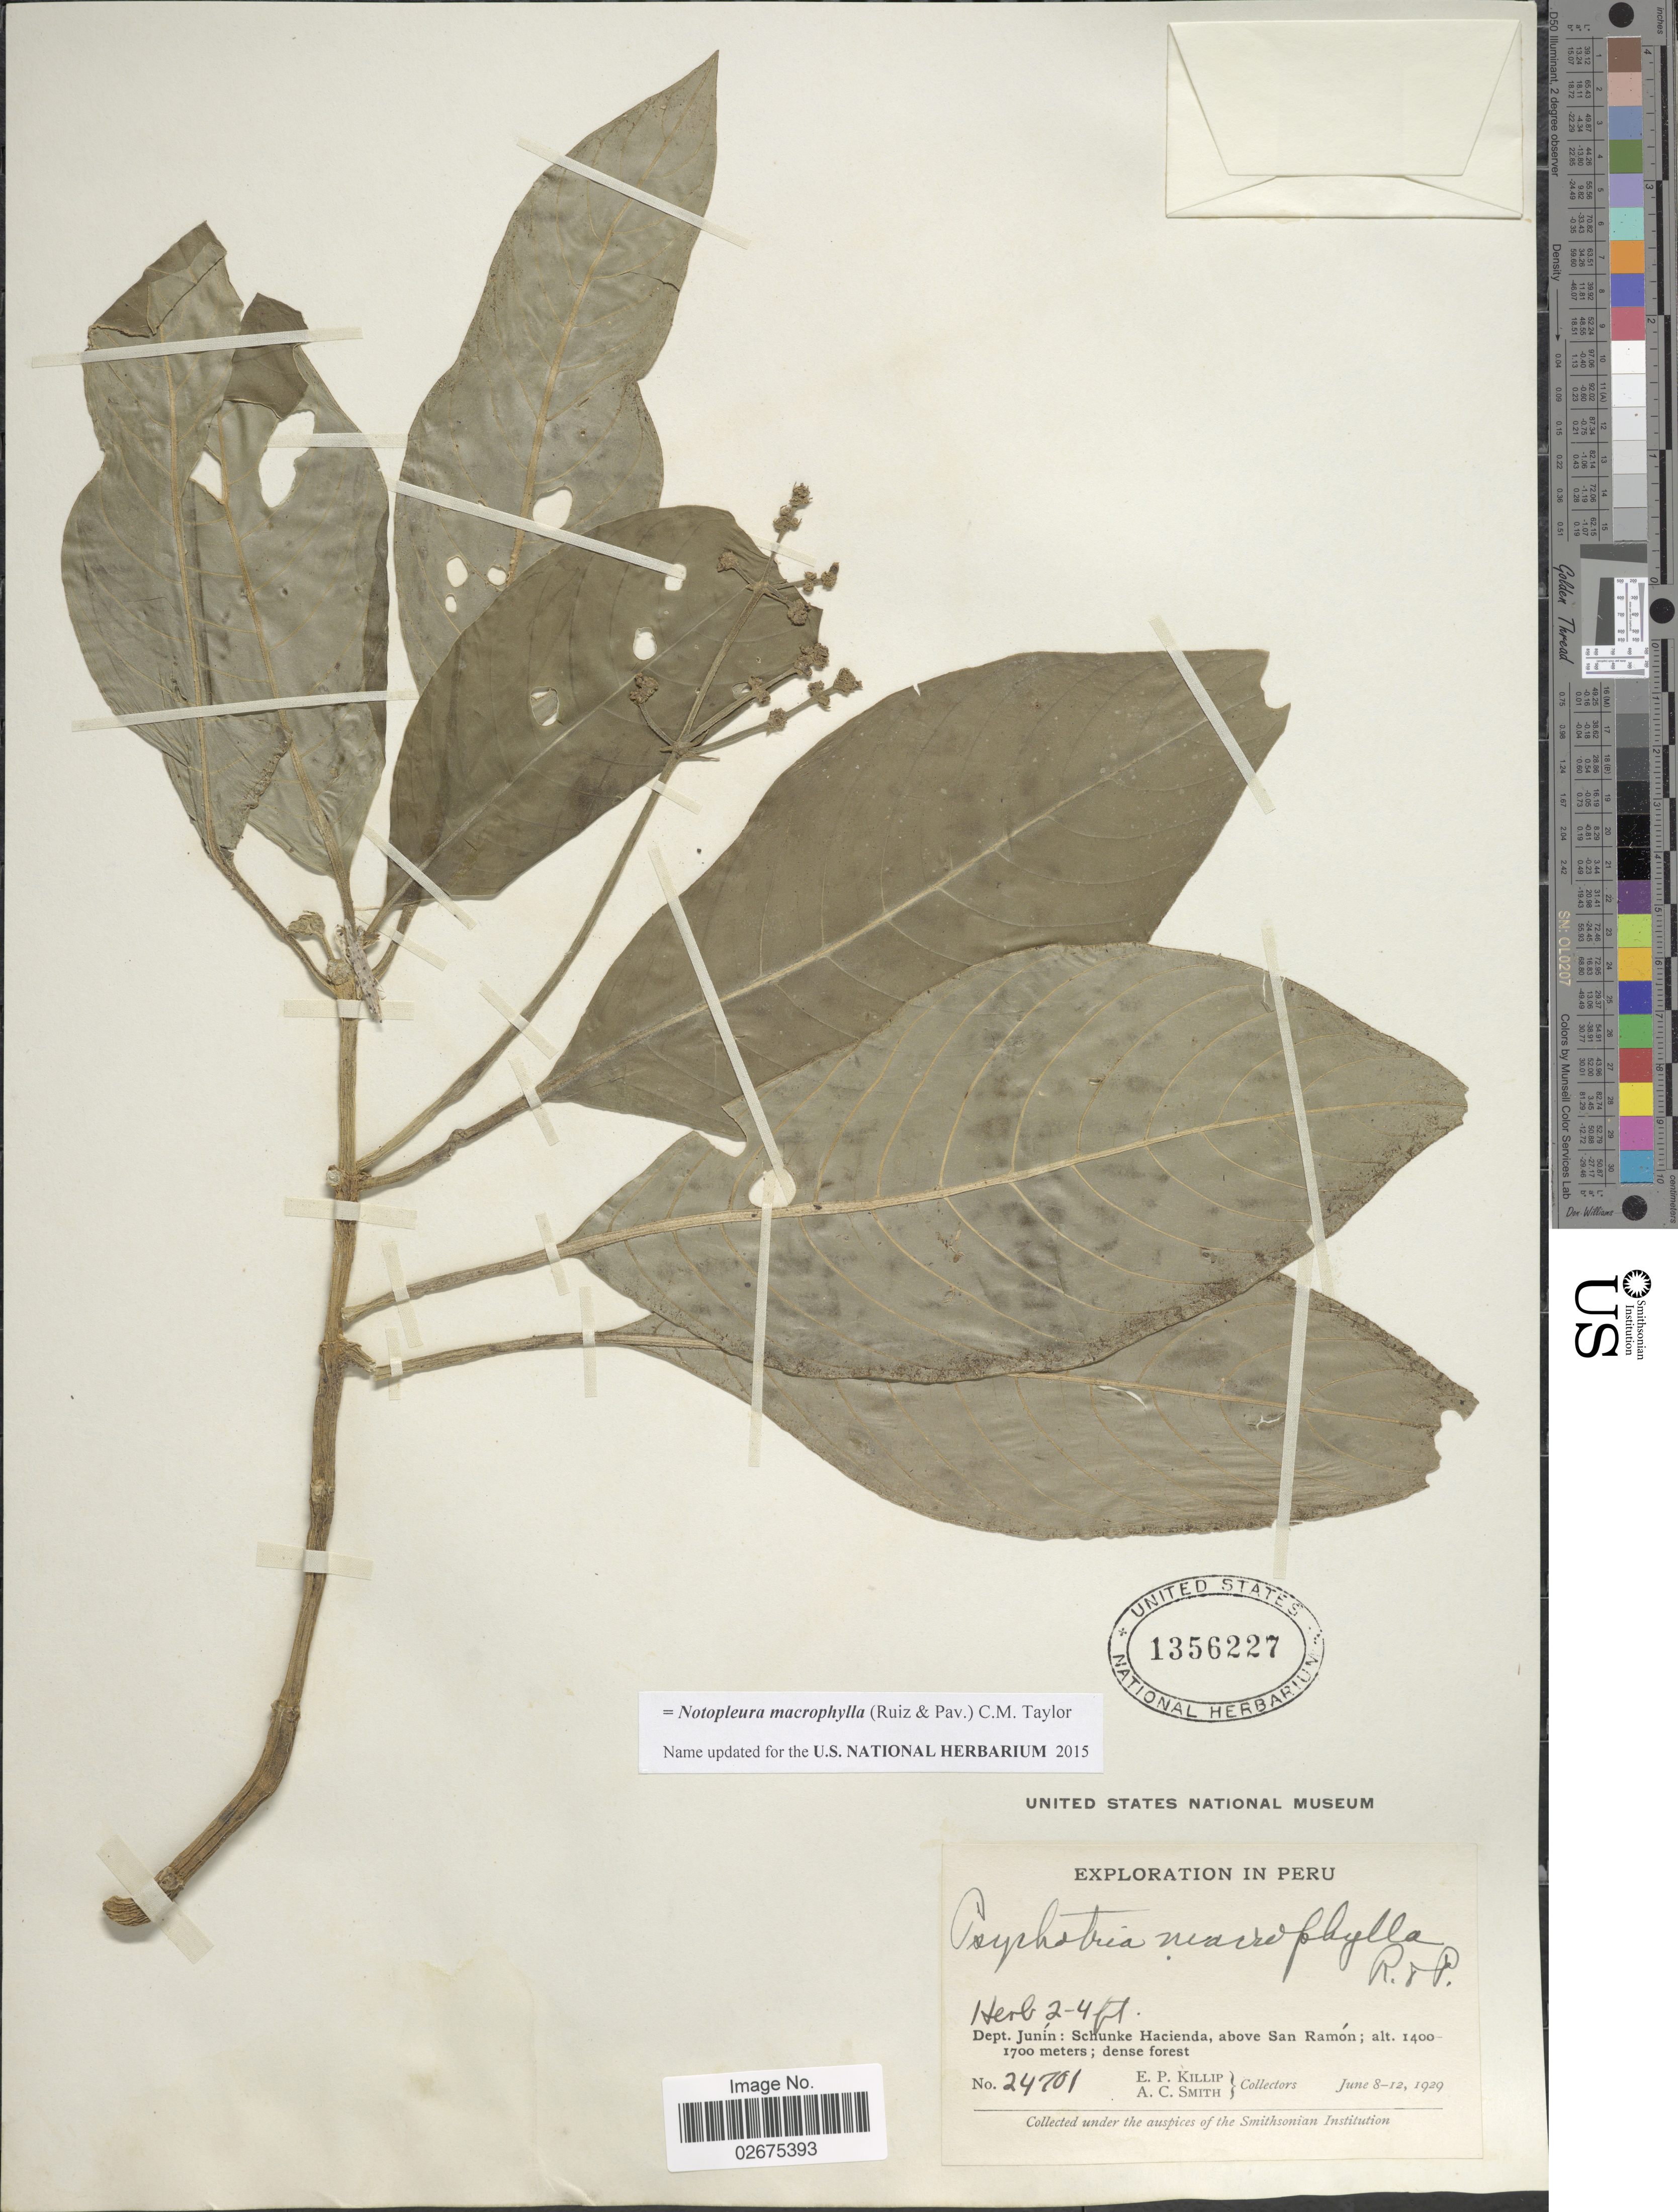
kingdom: Plantae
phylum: Tracheophyta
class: Magnoliopsida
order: Gentianales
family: Rubiaceae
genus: Notopleura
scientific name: Notopleura macrophylla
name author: (Ruiz & Pav.) C.M. Taylor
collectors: E. P. Killip & A. C. Smith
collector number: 24701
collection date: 1929-06-08/1929-06-12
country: Peru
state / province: Junín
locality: Dept. Junín: Schunke Hacienda, above San Ramón; dense forest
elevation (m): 1400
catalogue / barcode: US 1356227